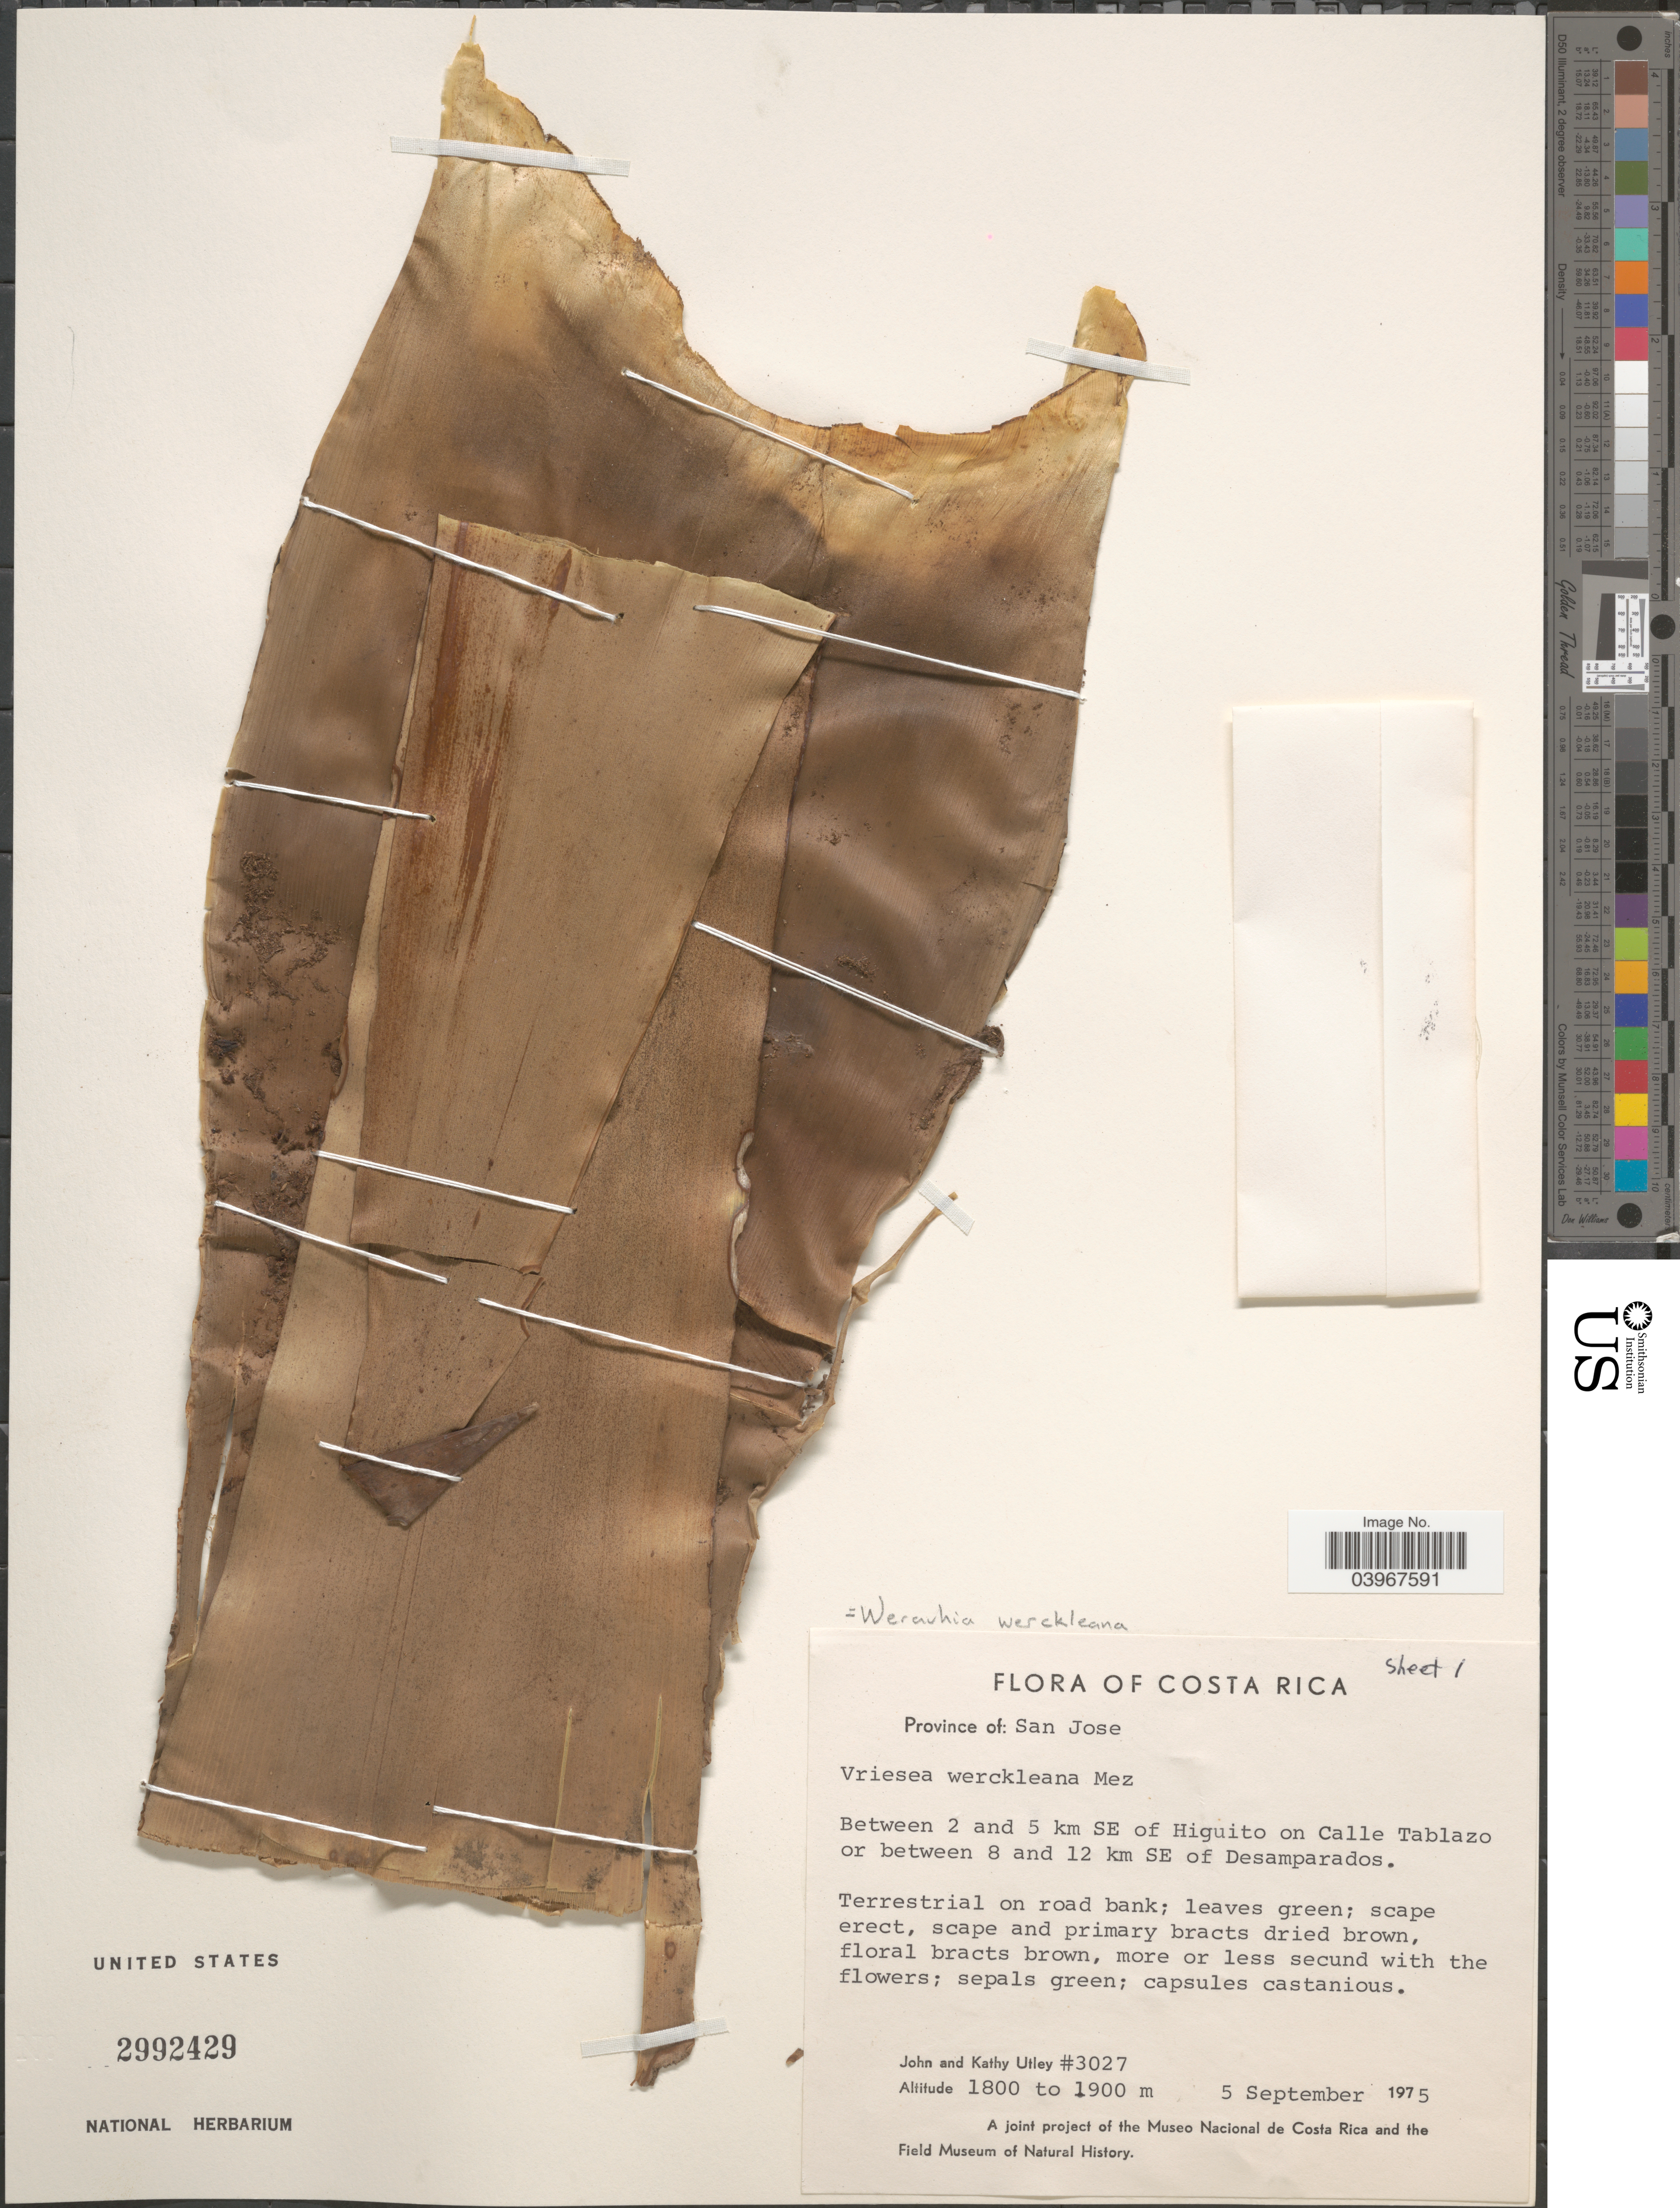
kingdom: Plantae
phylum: Tracheophyta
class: Liliopsida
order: Poales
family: Bromeliaceae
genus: Werauhia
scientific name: Werauhia werckleana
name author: (Mez) J.R. Grant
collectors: J. F. Utley & K. Burt-Utley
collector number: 3027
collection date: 1975-09-05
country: Costa Rica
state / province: San José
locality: Between 2 and 5 km SE of Higuito on Calle Tablazo or between 8 and 12 km SE of Desamparados.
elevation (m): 1800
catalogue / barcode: US 2992429